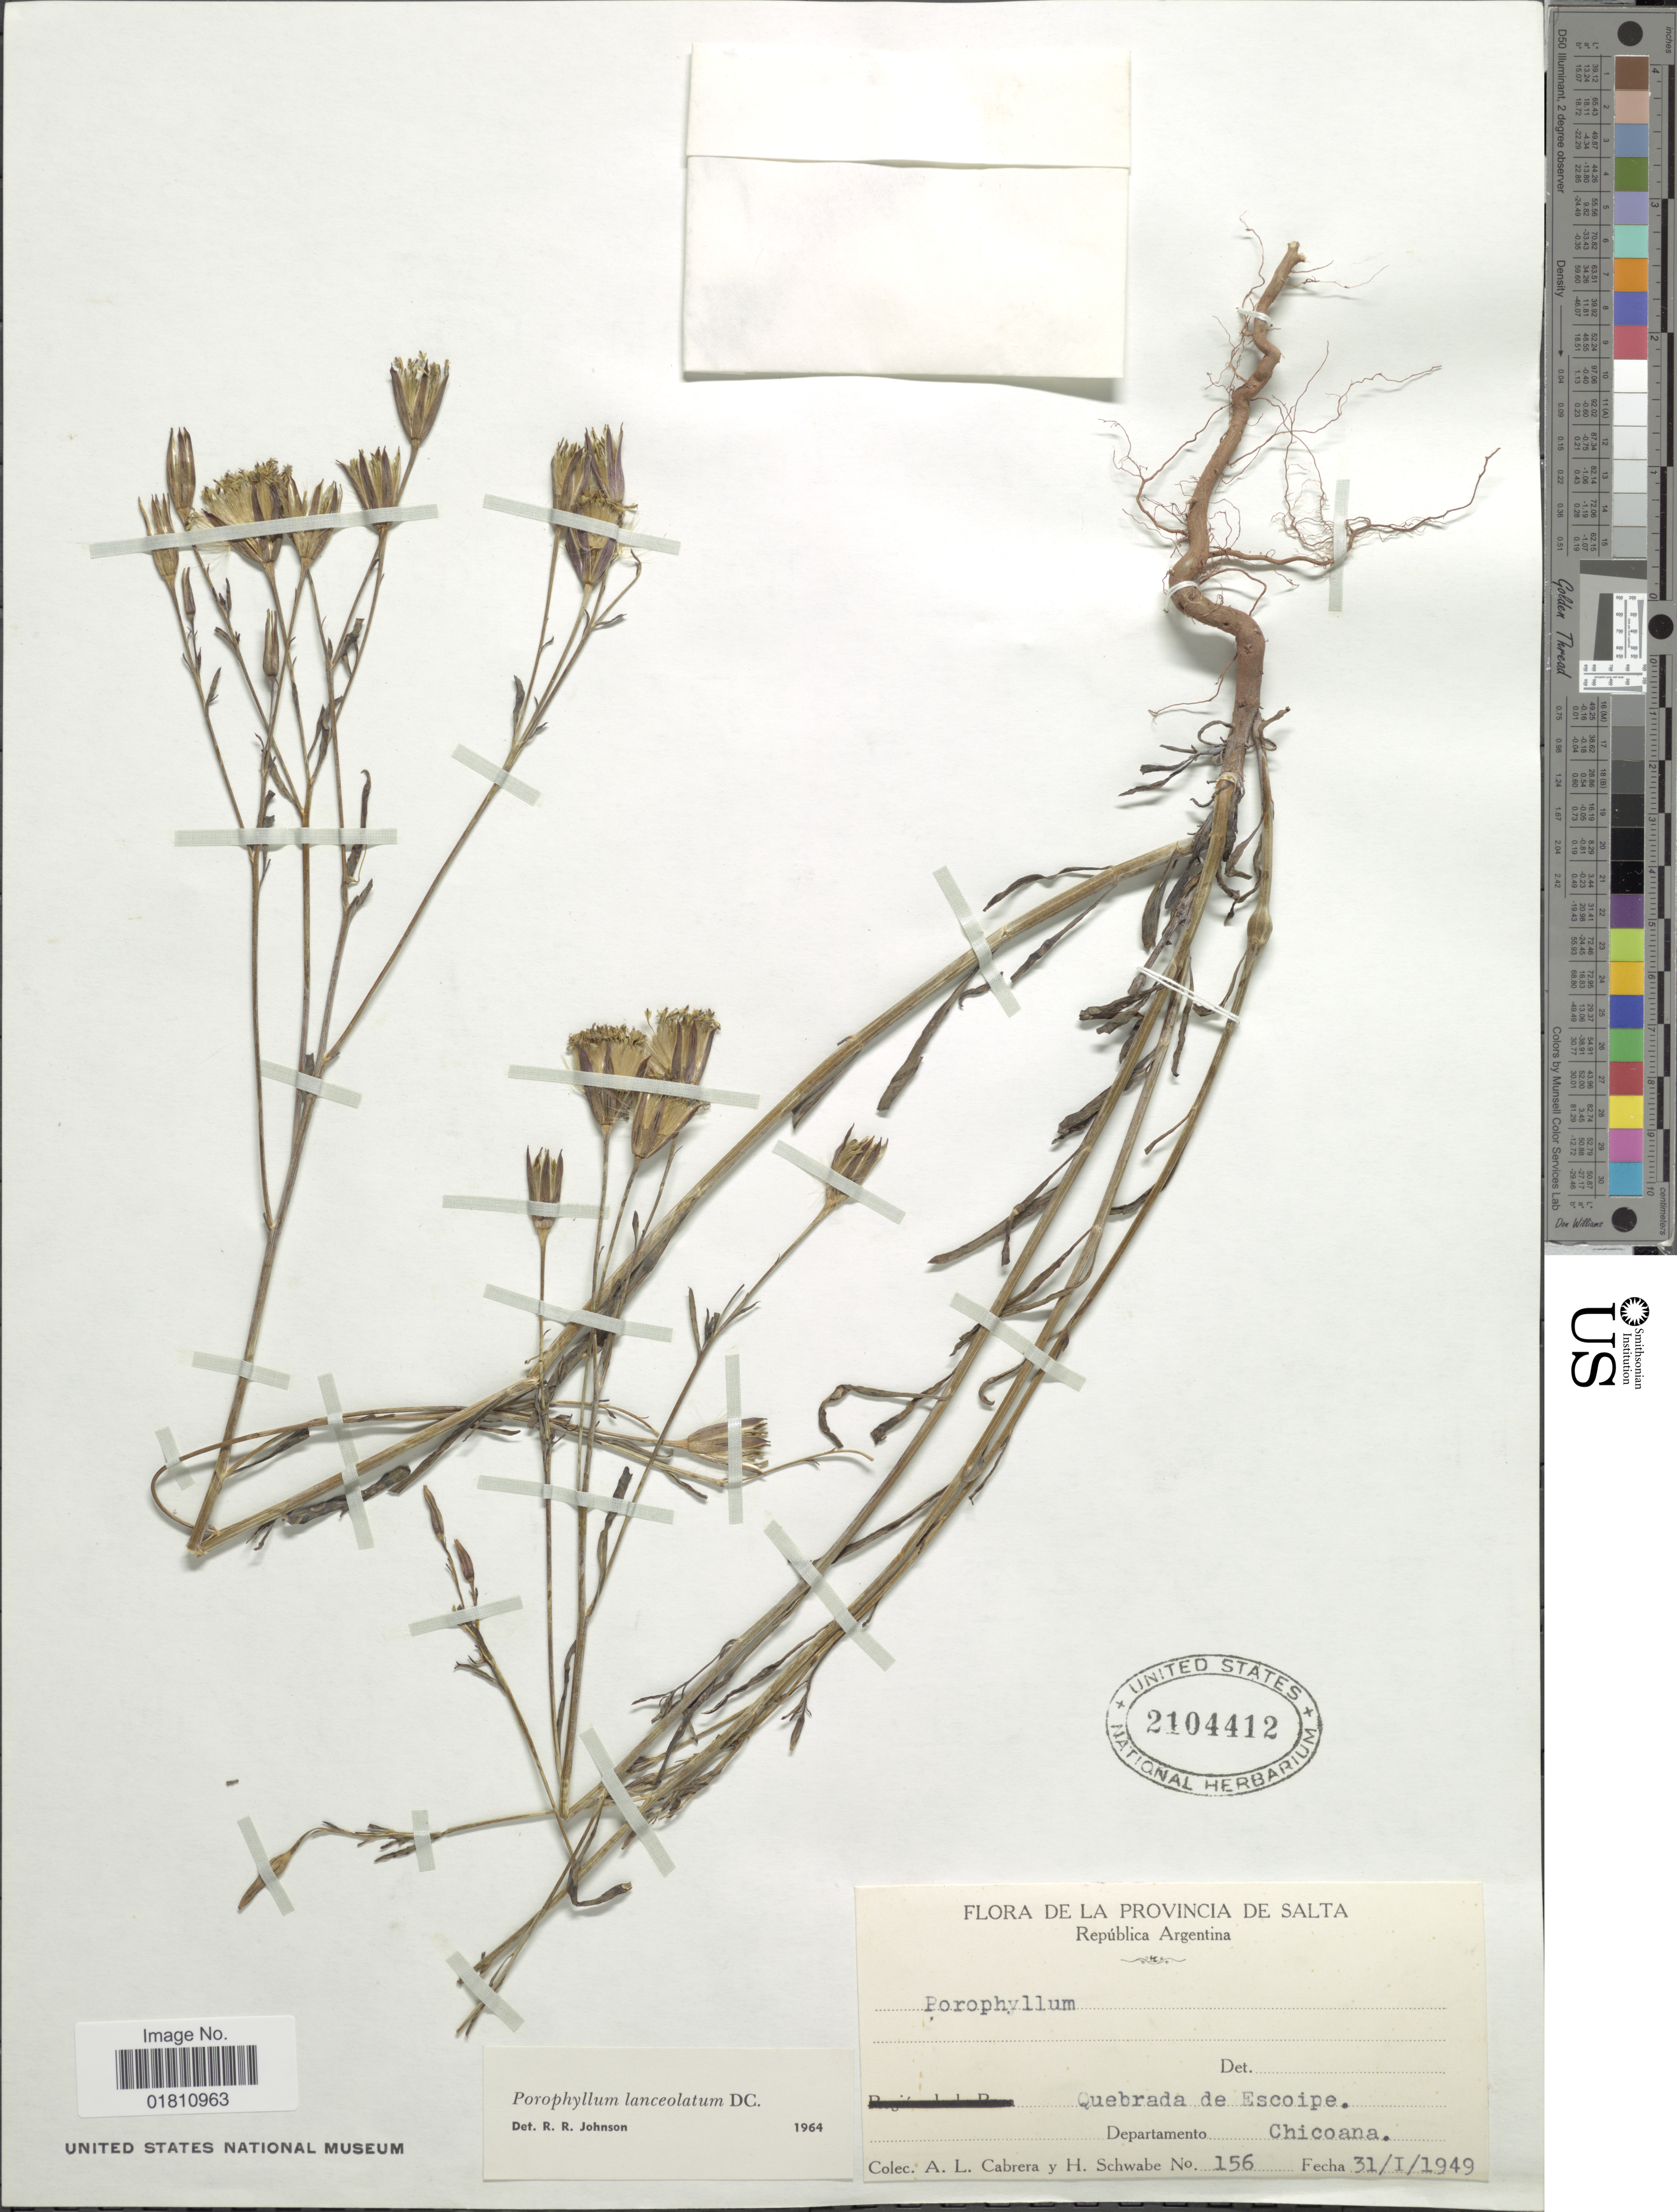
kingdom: Plantae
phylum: Tracheophyta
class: Magnoliopsida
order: Asterales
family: Asteraceae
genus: Porophyllum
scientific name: Porophyllum riparium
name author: Anzuinelli et al.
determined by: Anzuinelli, M.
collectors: A. L. Cabrera & H. Schwabe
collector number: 156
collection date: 1949-01-31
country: Argentina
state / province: Salta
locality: República Argentina, Quebrada de Escoipe. Departamento Chicoana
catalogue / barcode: US 2104412